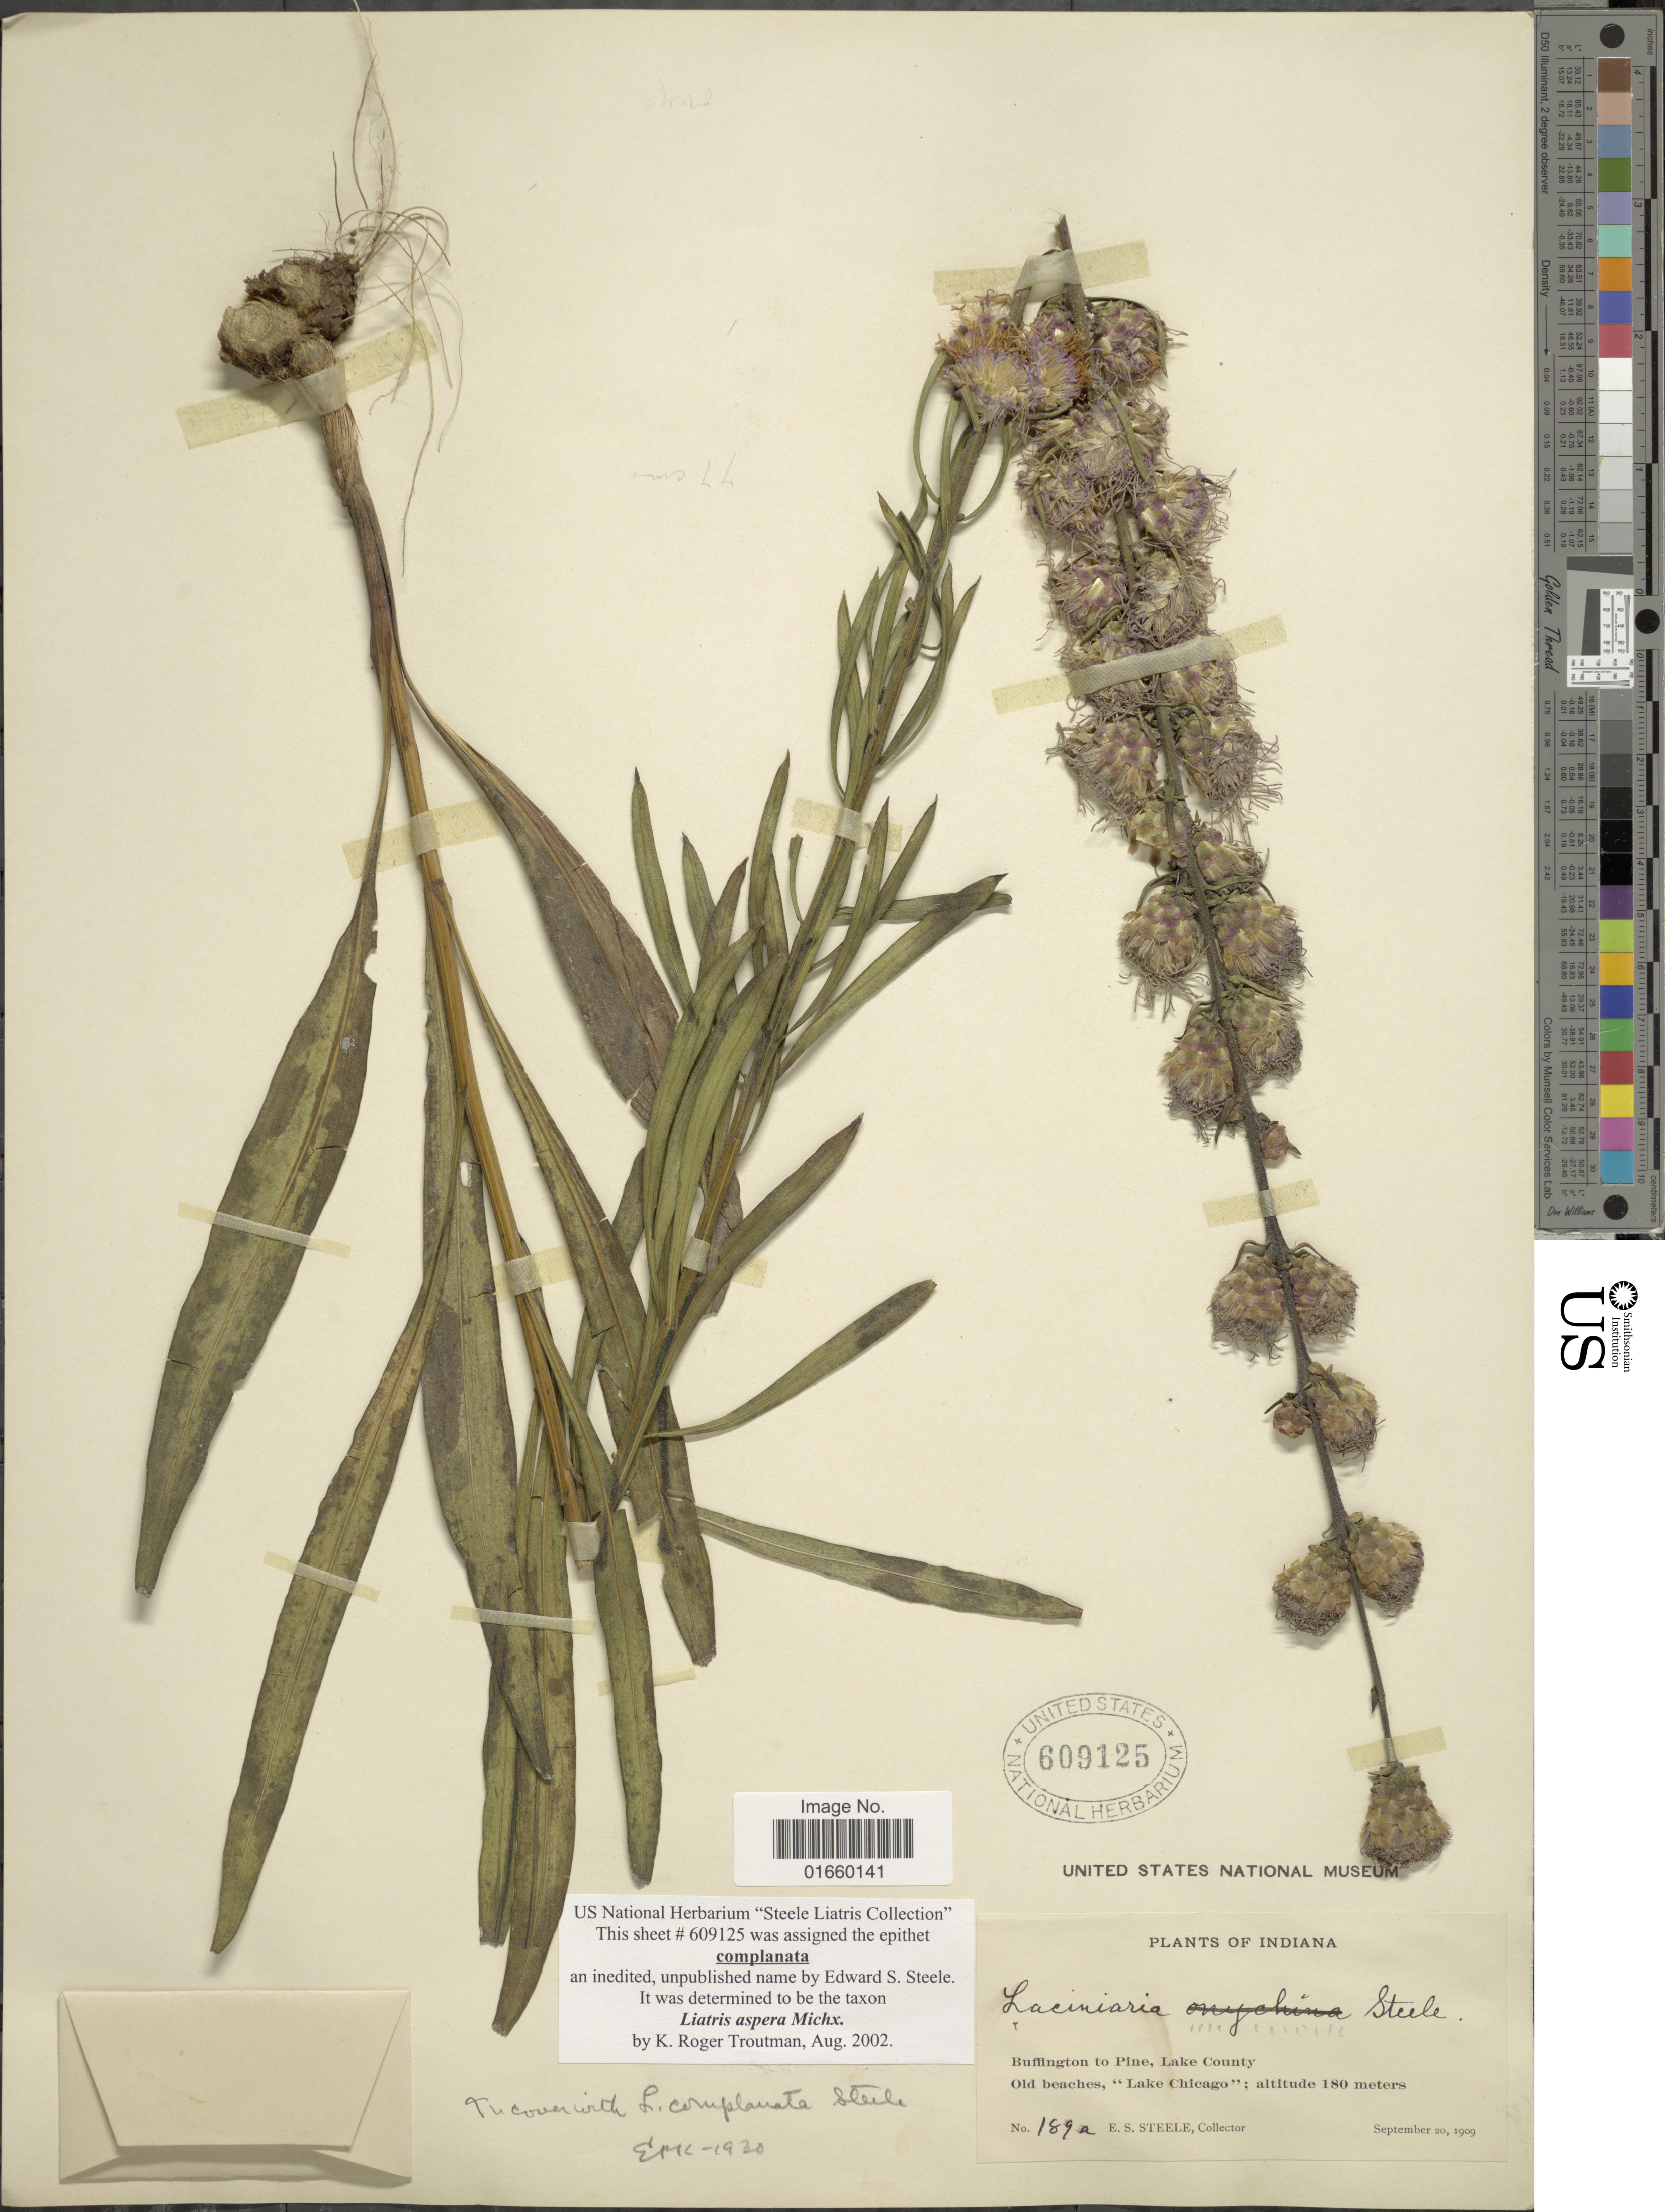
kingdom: Plantae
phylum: Tracheophyta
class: Magnoliopsida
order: Asterales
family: Asteraceae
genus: Liatris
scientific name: Liatris aspera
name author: Michx.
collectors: E. Steele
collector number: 189a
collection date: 1909-09-20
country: United States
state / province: Indiana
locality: Buffington to Pine, Lake County, Old beaches, "Lake Chicago"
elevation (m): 180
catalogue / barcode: US 609125